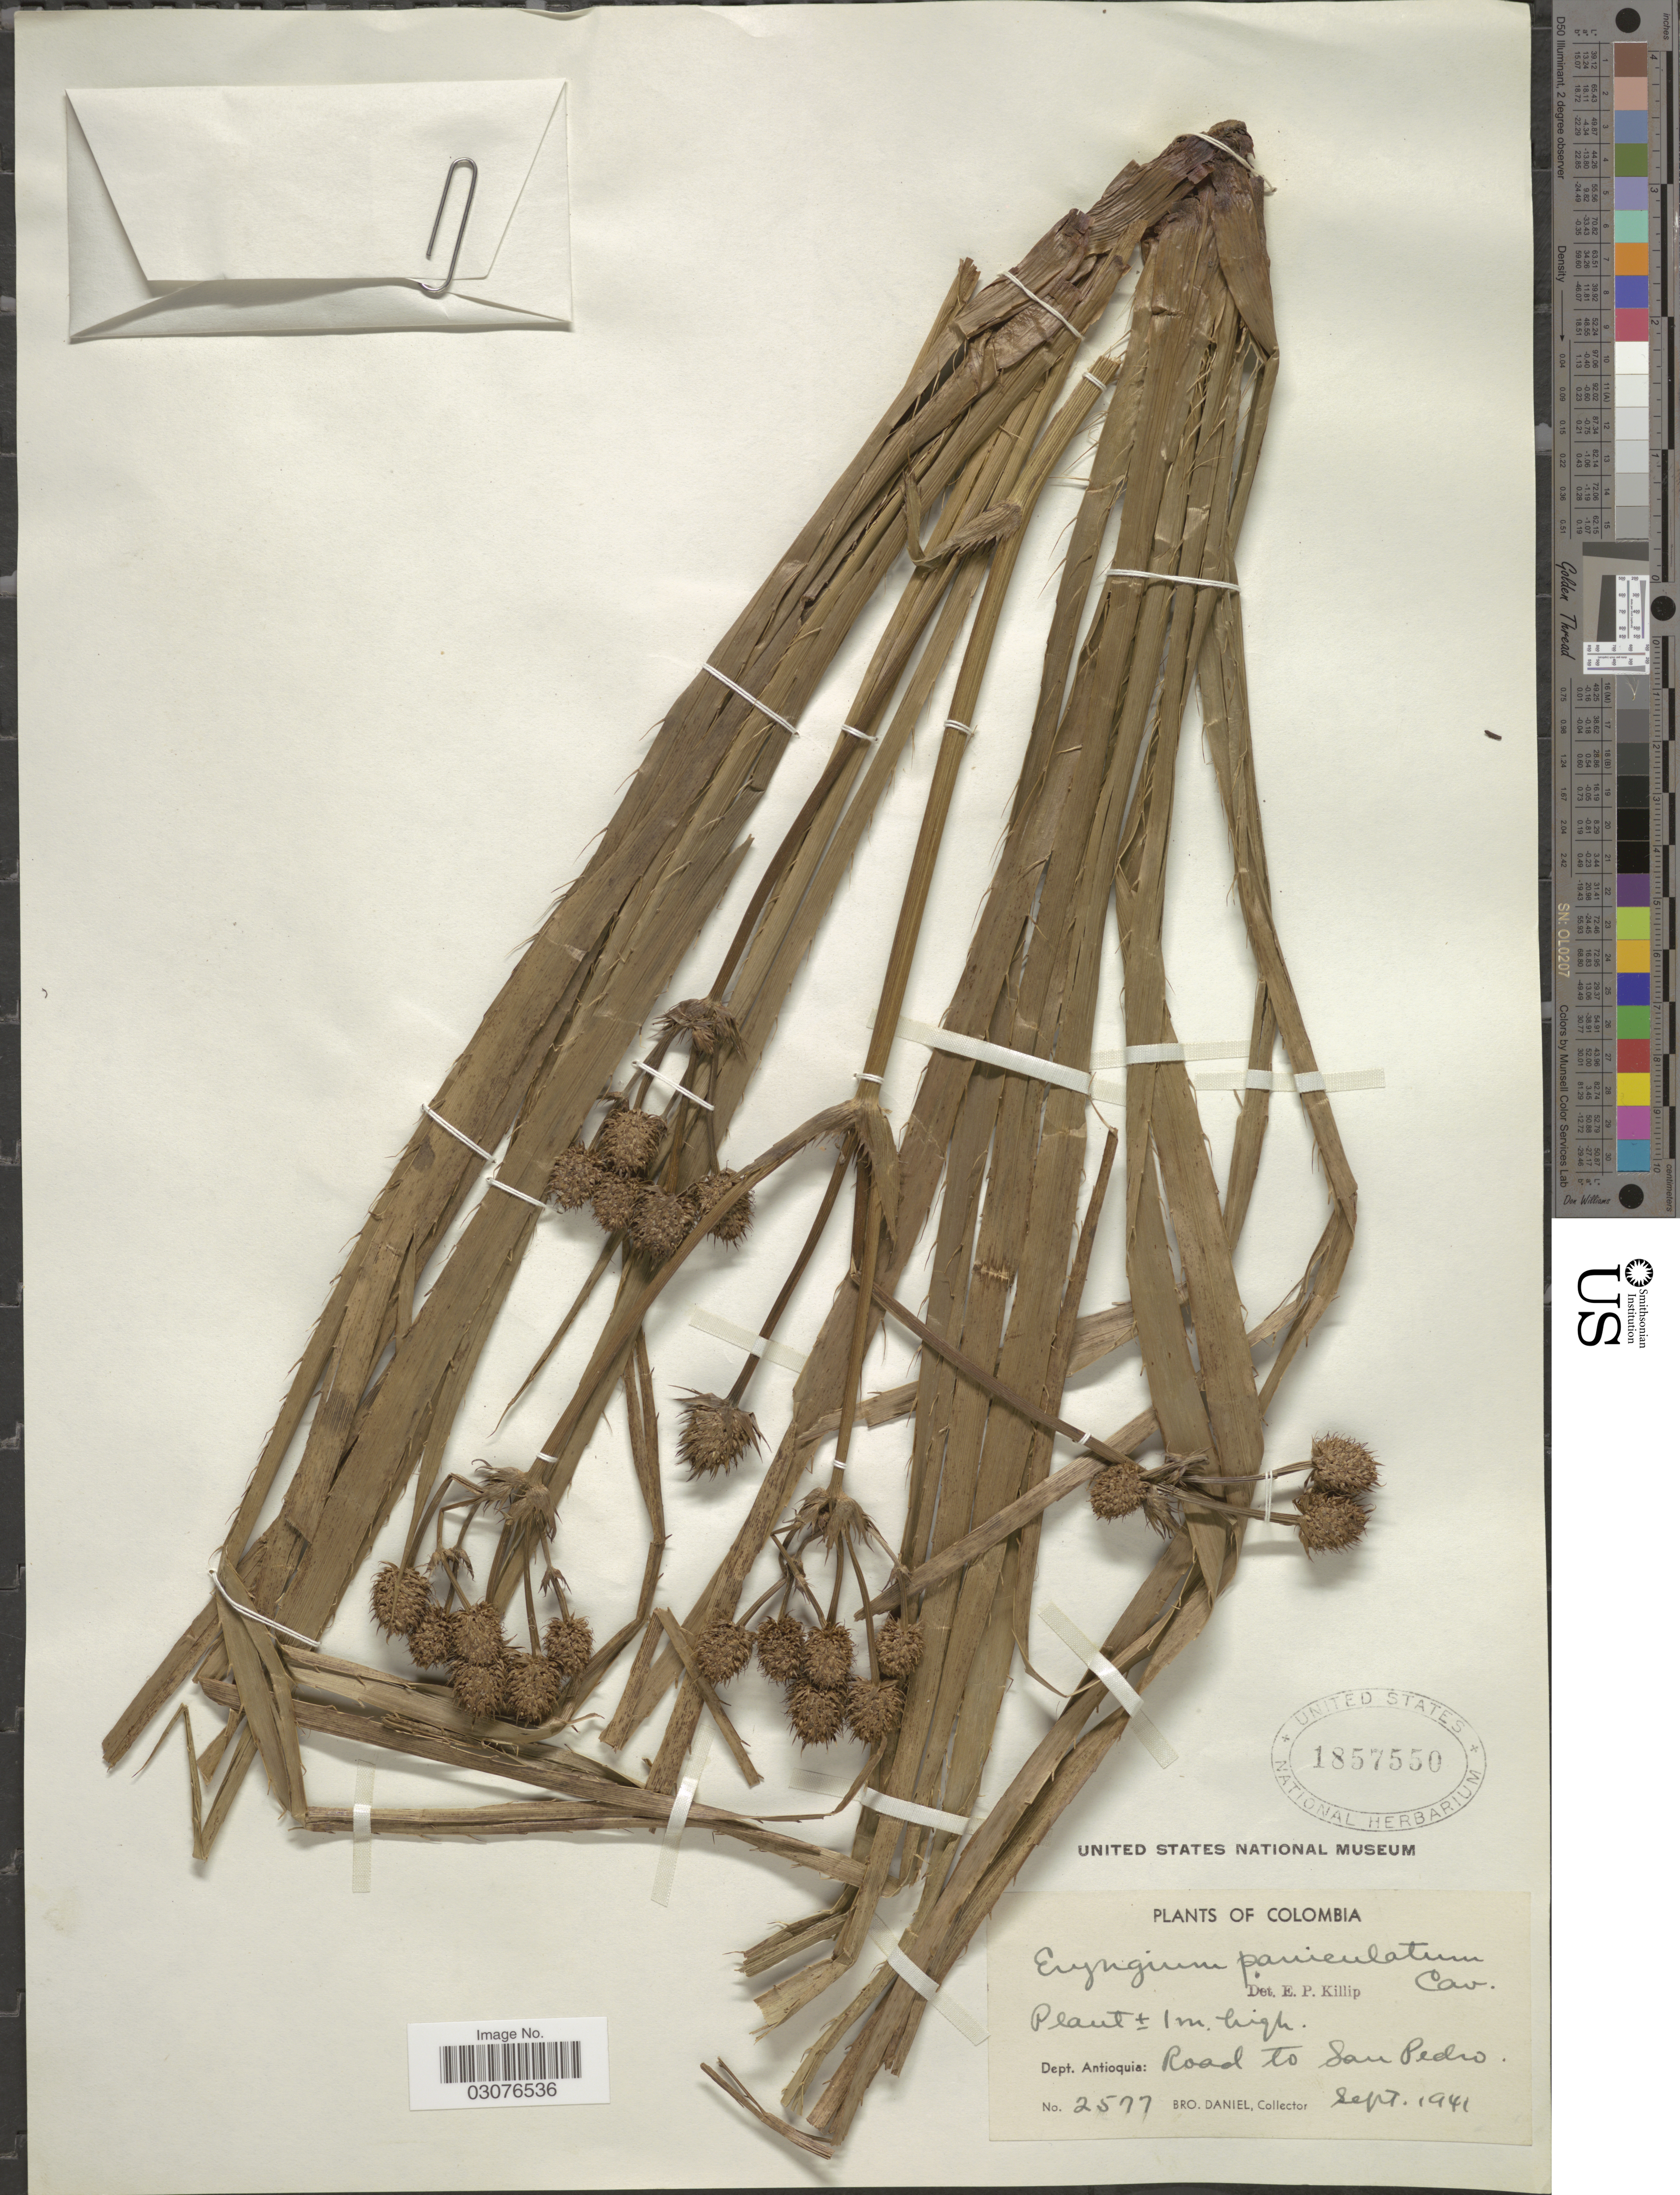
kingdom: Plantae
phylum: Tracheophyta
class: Magnoliopsida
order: Apiales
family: Apiaceae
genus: Eryngium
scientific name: Eryngium humboldtii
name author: F. Delaroche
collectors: Bro. Daniel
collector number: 2577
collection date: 1941-09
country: Colombia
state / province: Antioquia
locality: Dept. Antioquia: Road to San Pedro.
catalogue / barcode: US 1857550